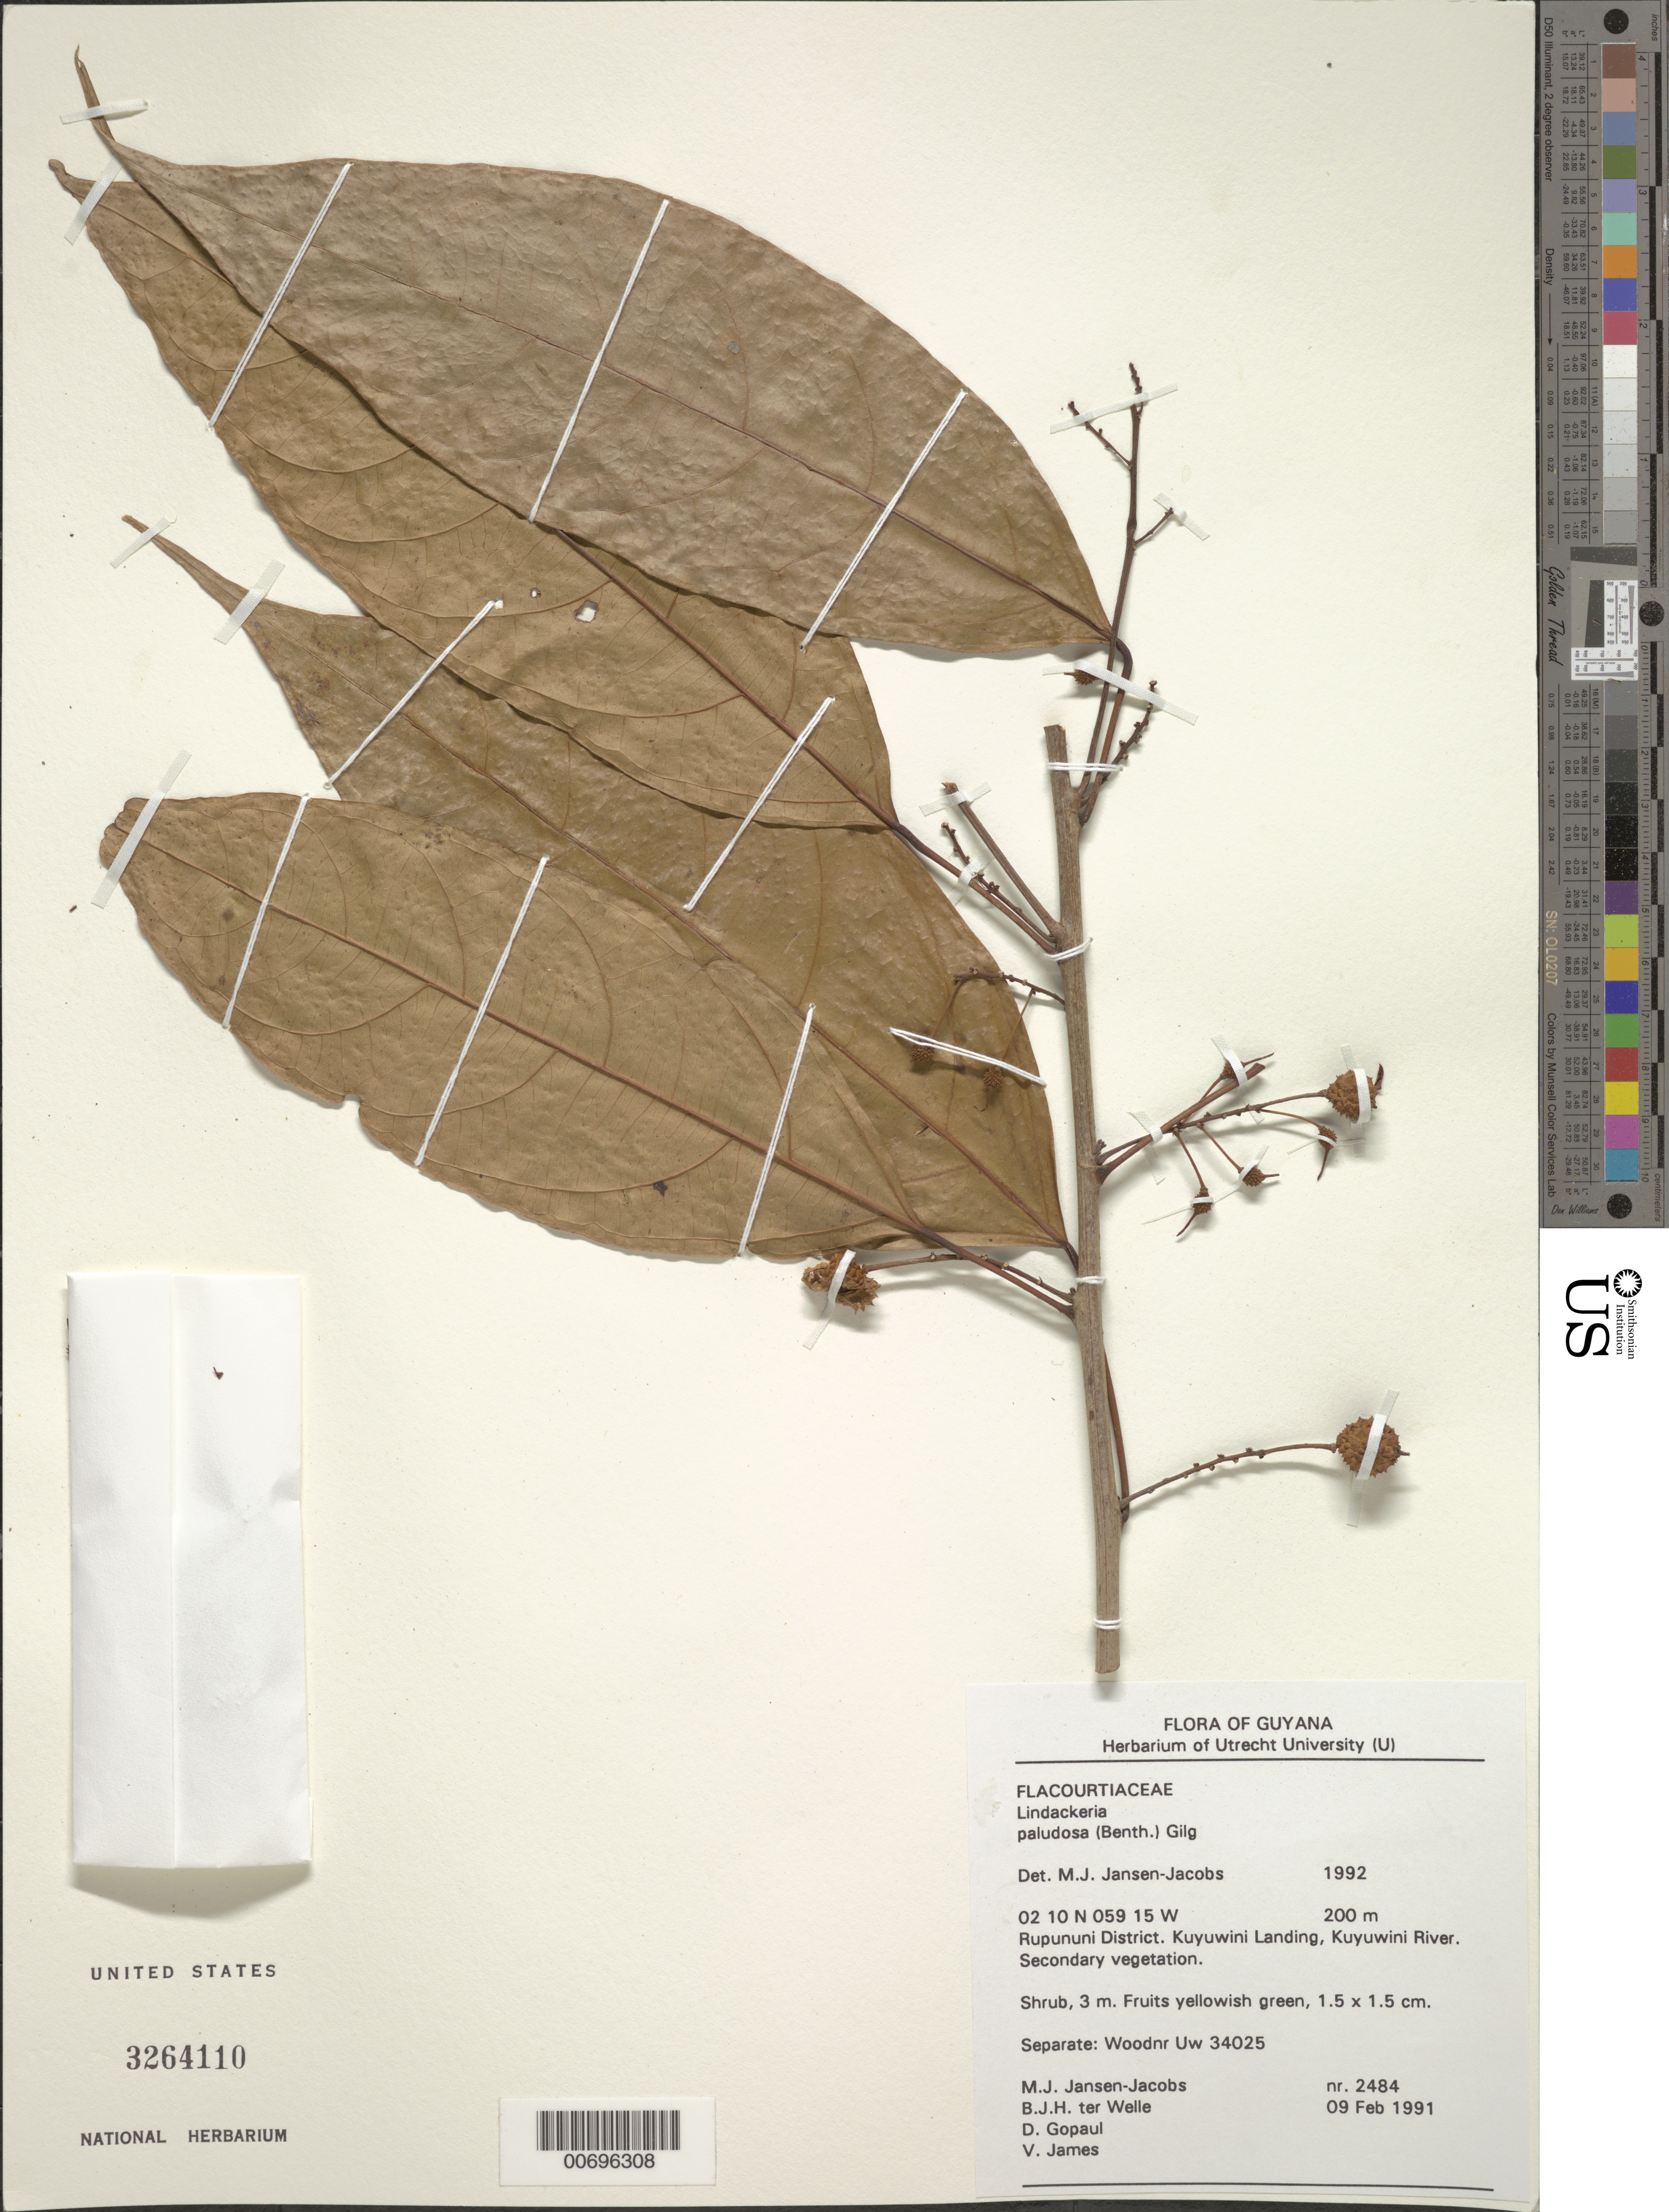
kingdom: Plantae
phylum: Tracheophyta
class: Magnoliopsida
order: Malpighiales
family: Achariaceae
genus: Lindackeria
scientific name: Lindackeria paludosa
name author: (Benth.) Gilg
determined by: Jansen-Jacobs, M. J., (U), Nationaal Herbarium Nederland, Utrecht University branch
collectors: M. J. Jansen-Jacobs, B. Welle, D. Gopaul & V. James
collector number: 2484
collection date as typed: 9-Feb-91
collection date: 1991-02-09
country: Guyana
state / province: U. Takutu-U. Essequibo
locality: Kuyuwini Landing, Kuyuwini River, Rupununi District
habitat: Secondary vegetation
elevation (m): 200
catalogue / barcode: US 3264110